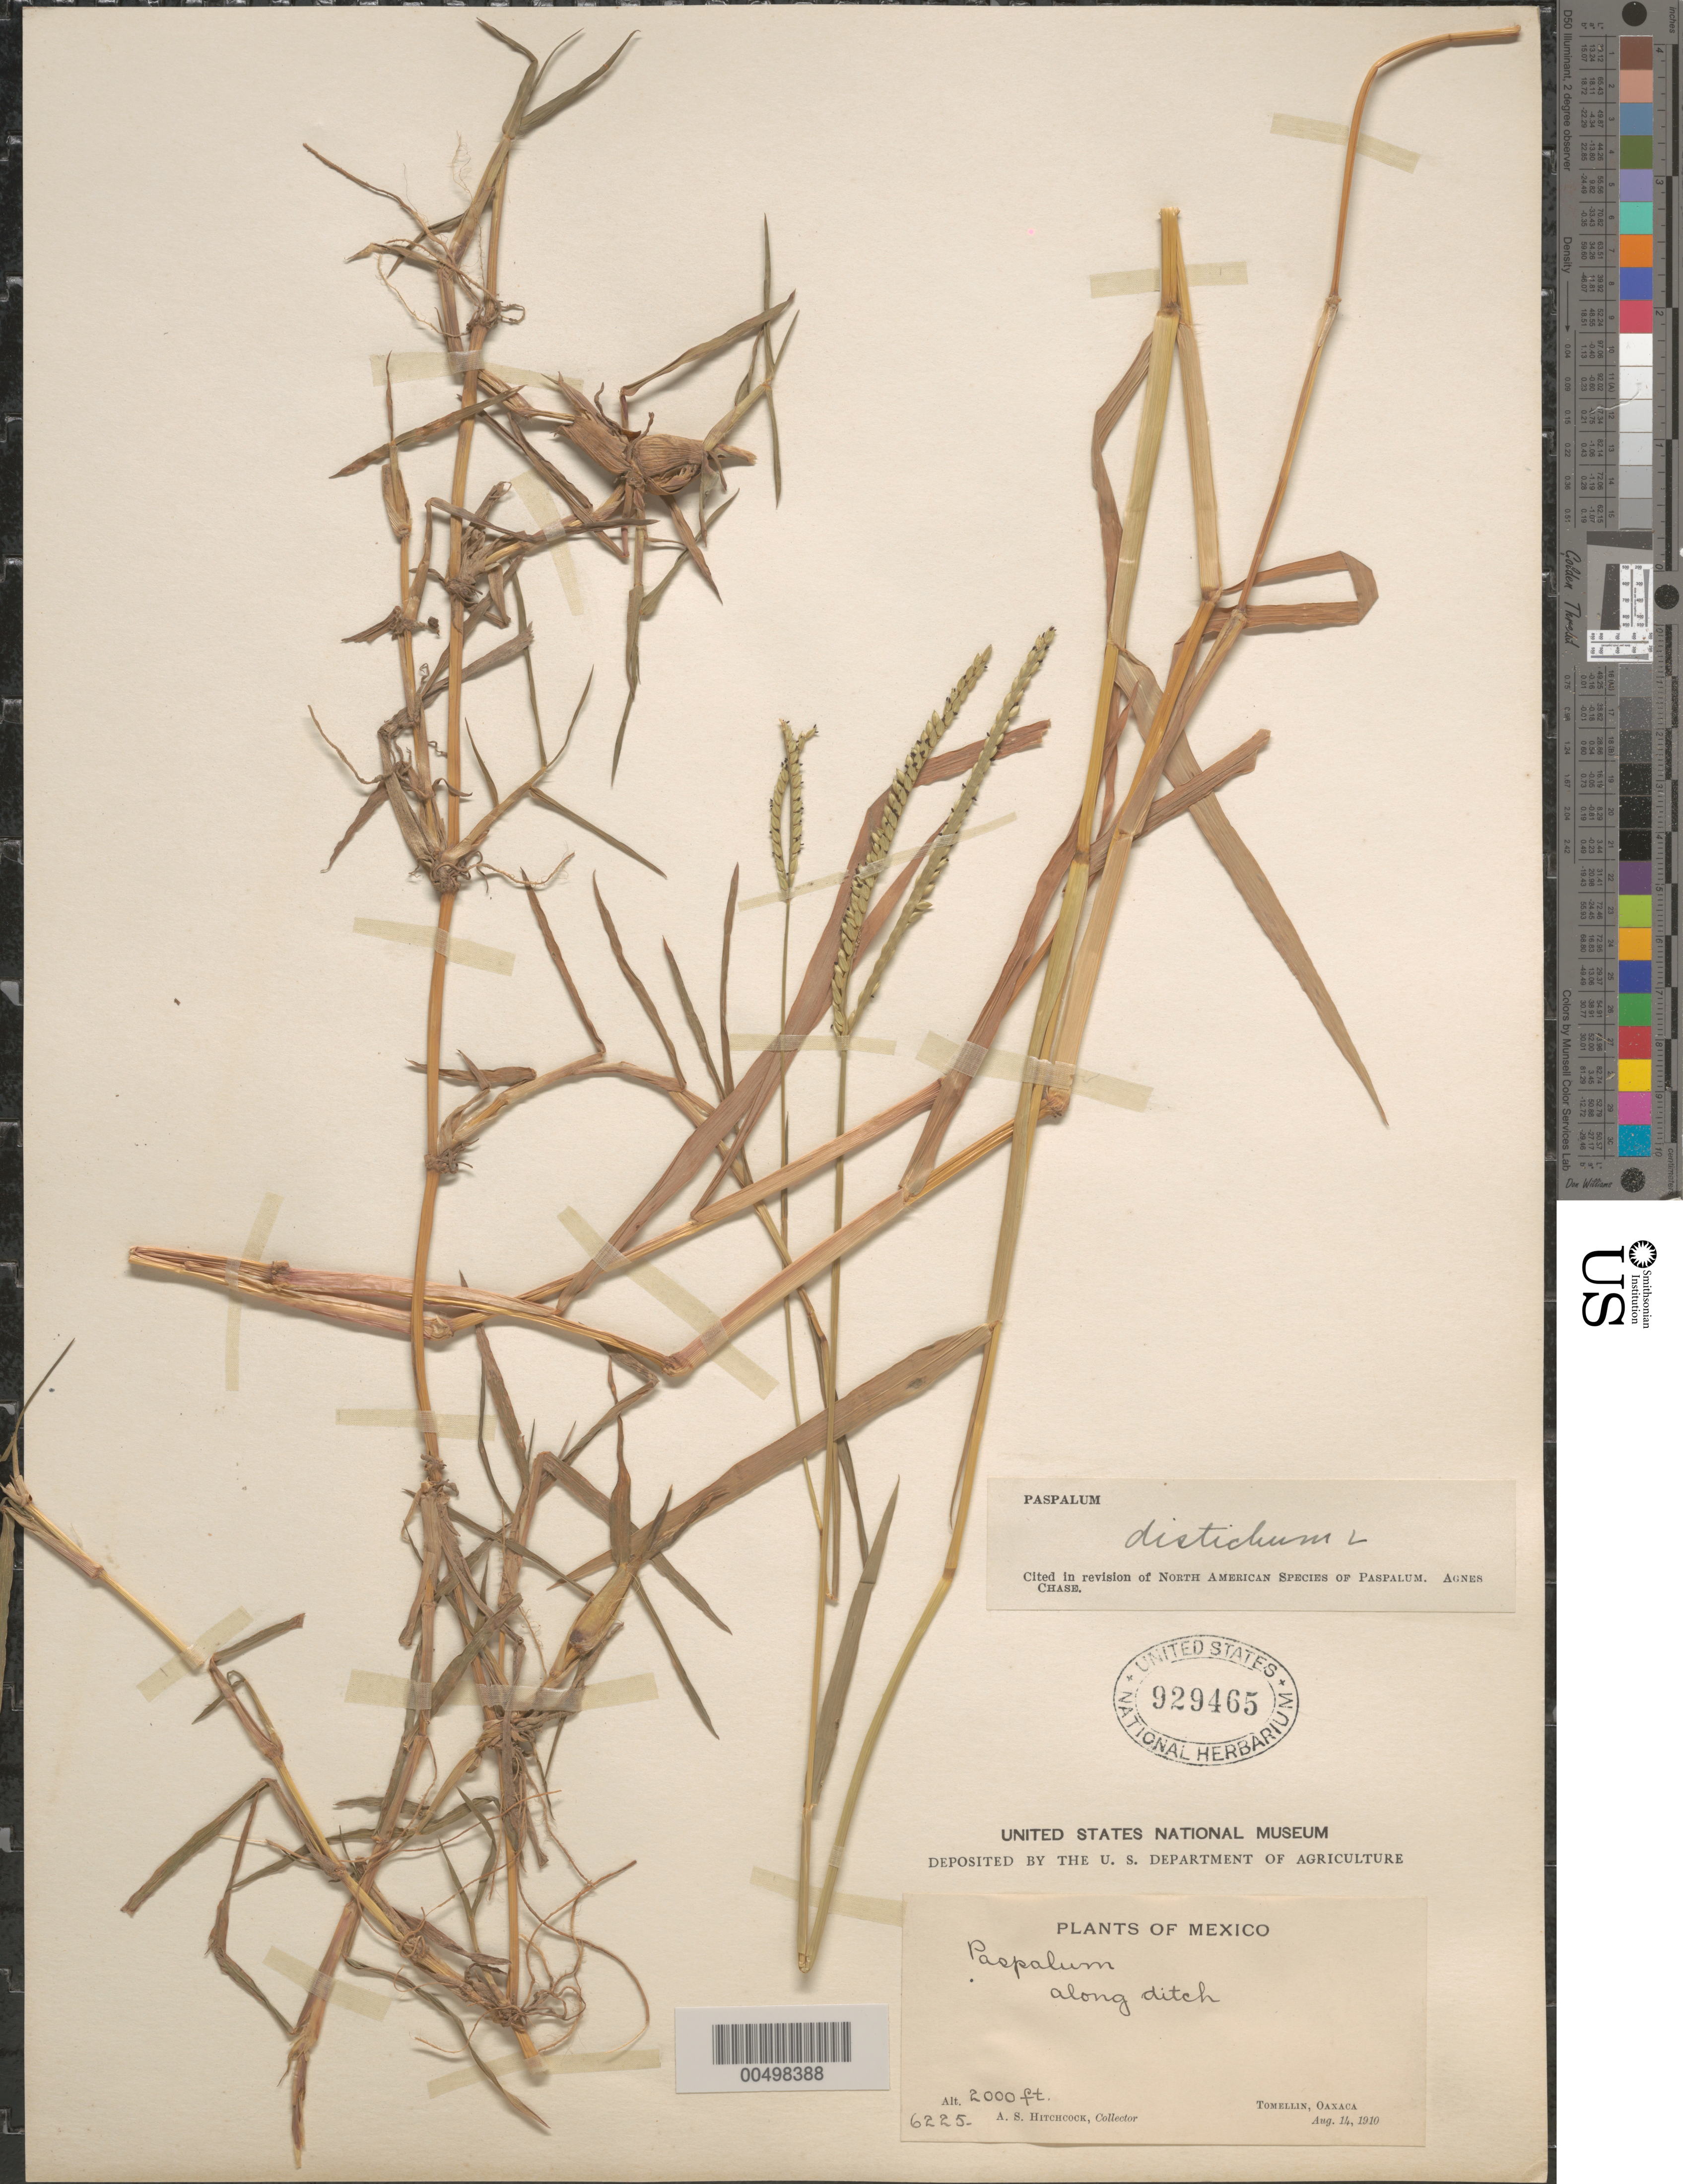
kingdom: Plantae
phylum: Tracheophyta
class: Liliopsida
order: Poales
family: Poaceae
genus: Paspalum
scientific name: Paspalum paspaloides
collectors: A. S. Hitchcock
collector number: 6225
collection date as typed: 14 Aug 1910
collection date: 1910-08-14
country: Mexico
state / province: Oaxaca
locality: Tomellin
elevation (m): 610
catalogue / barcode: US 929465